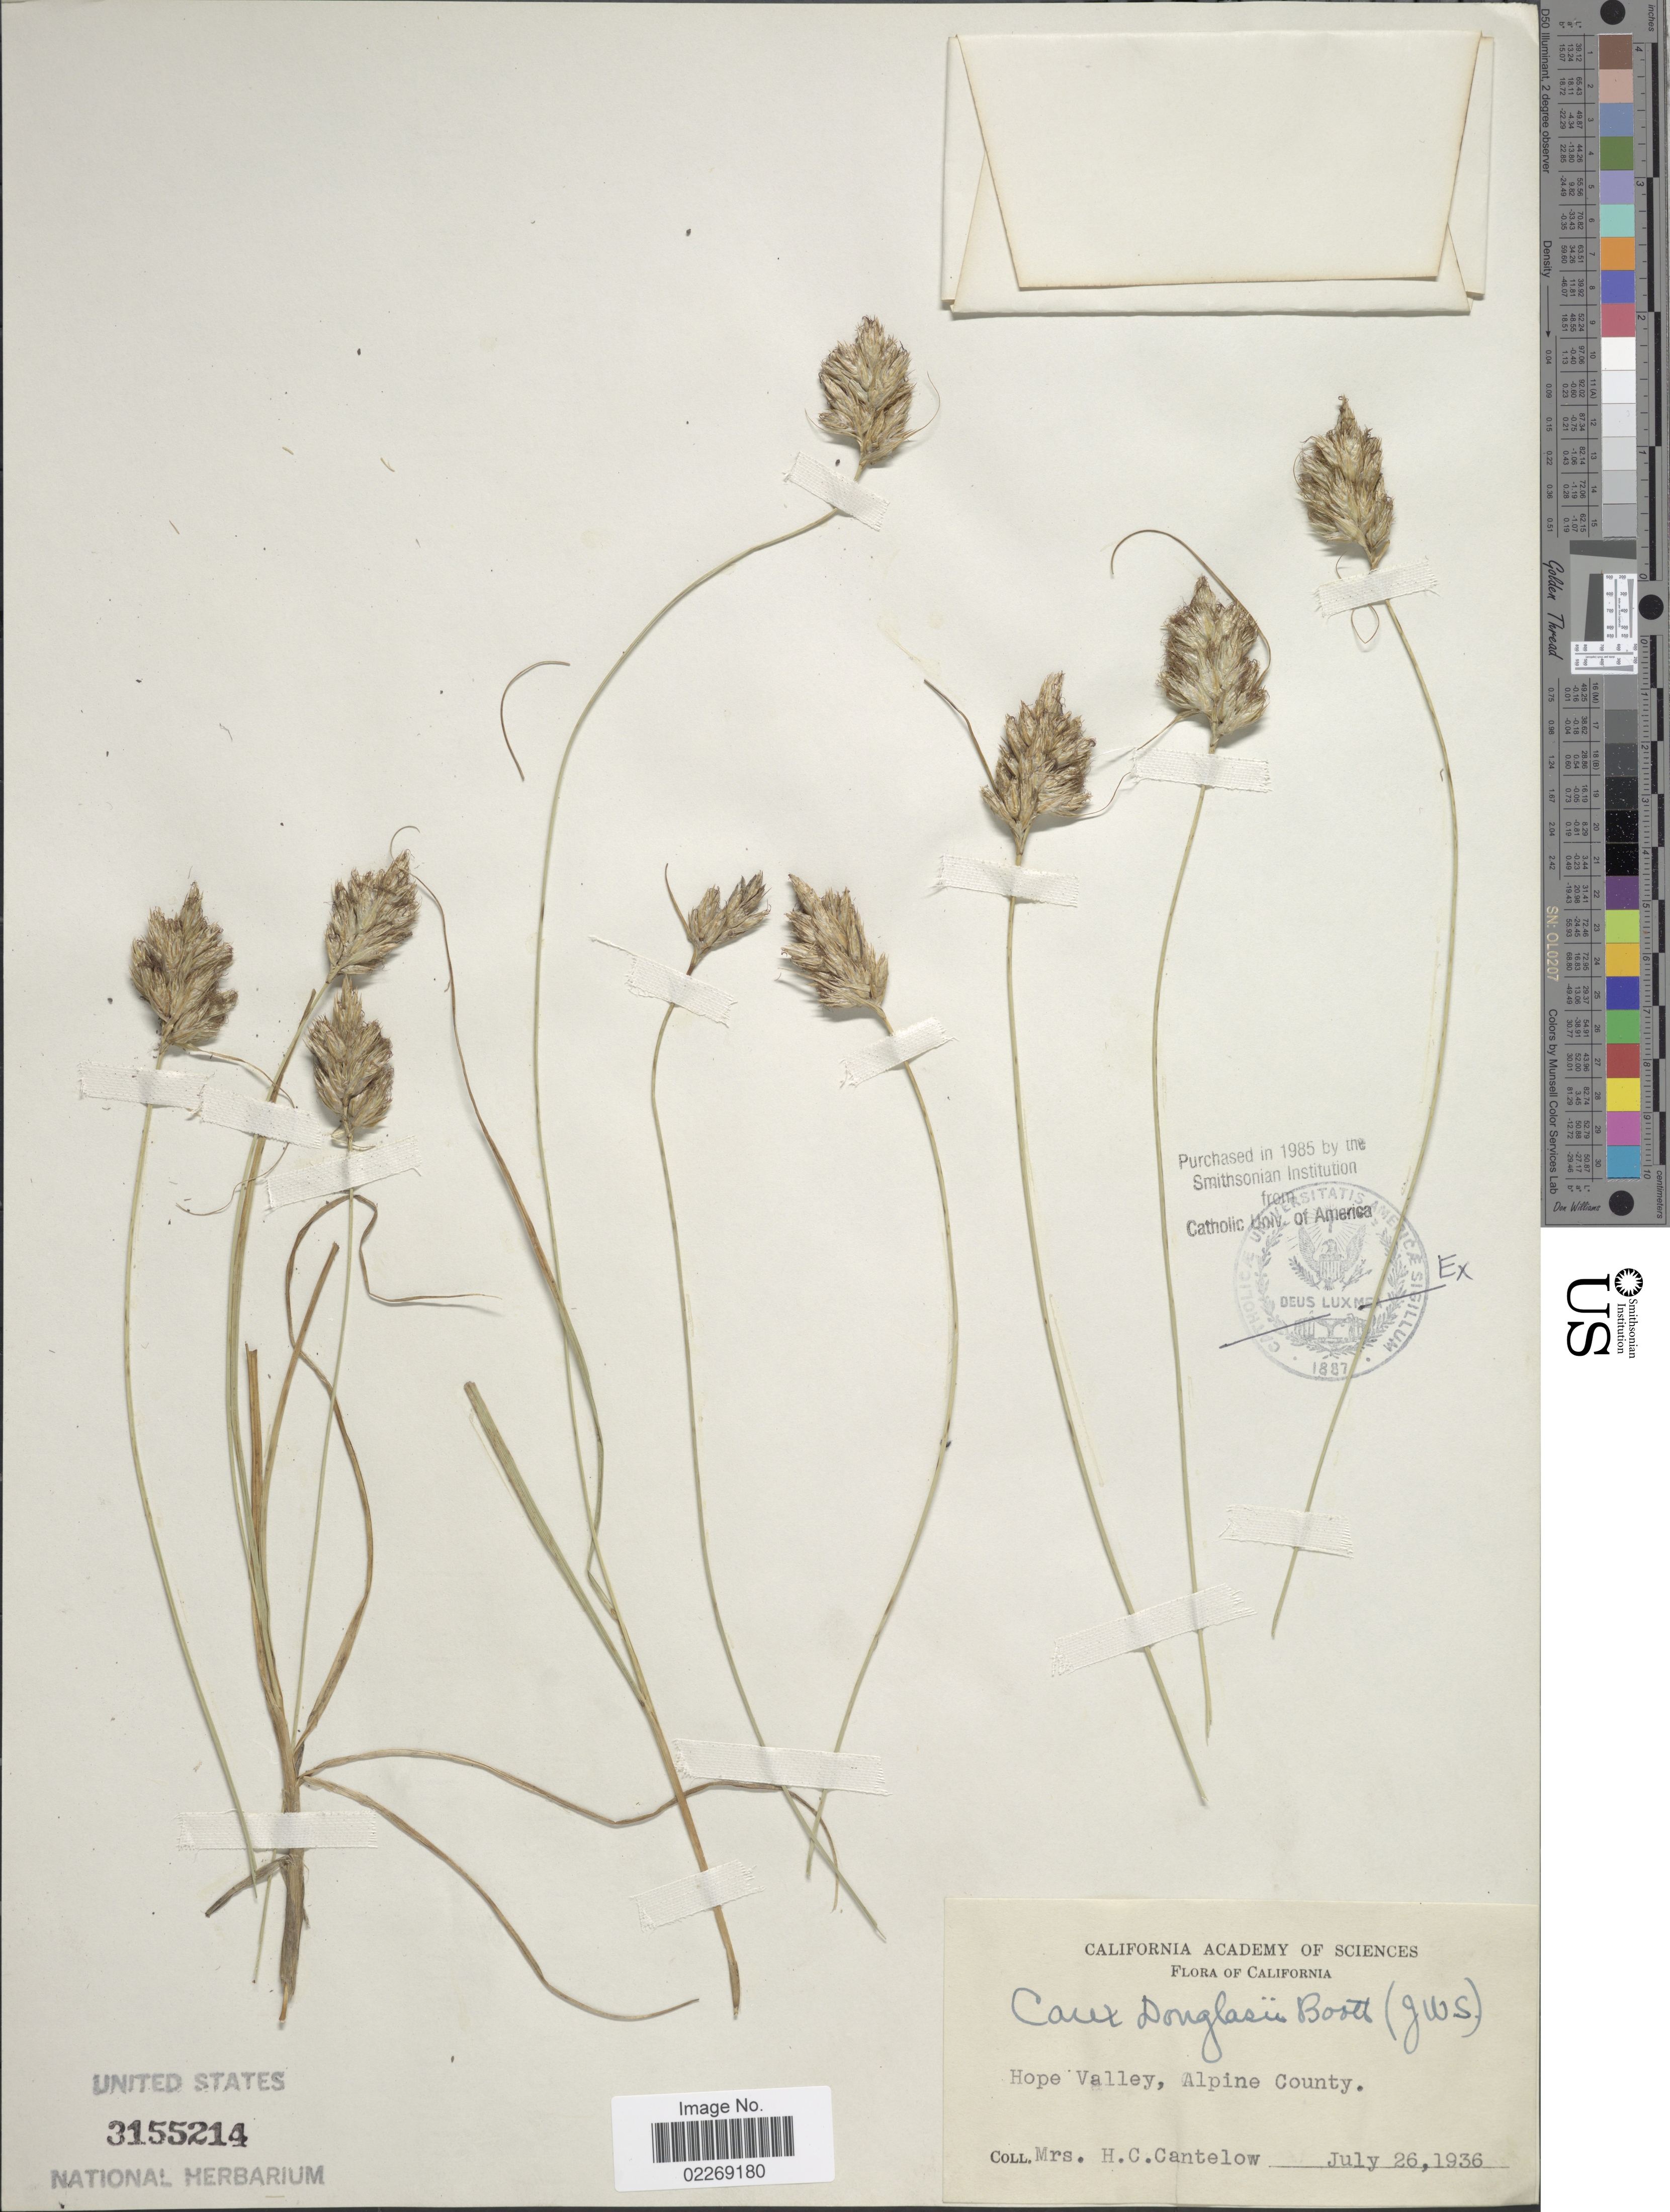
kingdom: Plantae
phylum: Tracheophyta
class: Liliopsida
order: Poales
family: Cyperaceae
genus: Carex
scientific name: Carex douglasii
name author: Boott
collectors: H. Cantelow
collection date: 1936-07-26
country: United States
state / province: California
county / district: Alpine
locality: Hope Valley, Alpine County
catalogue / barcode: US 3155214